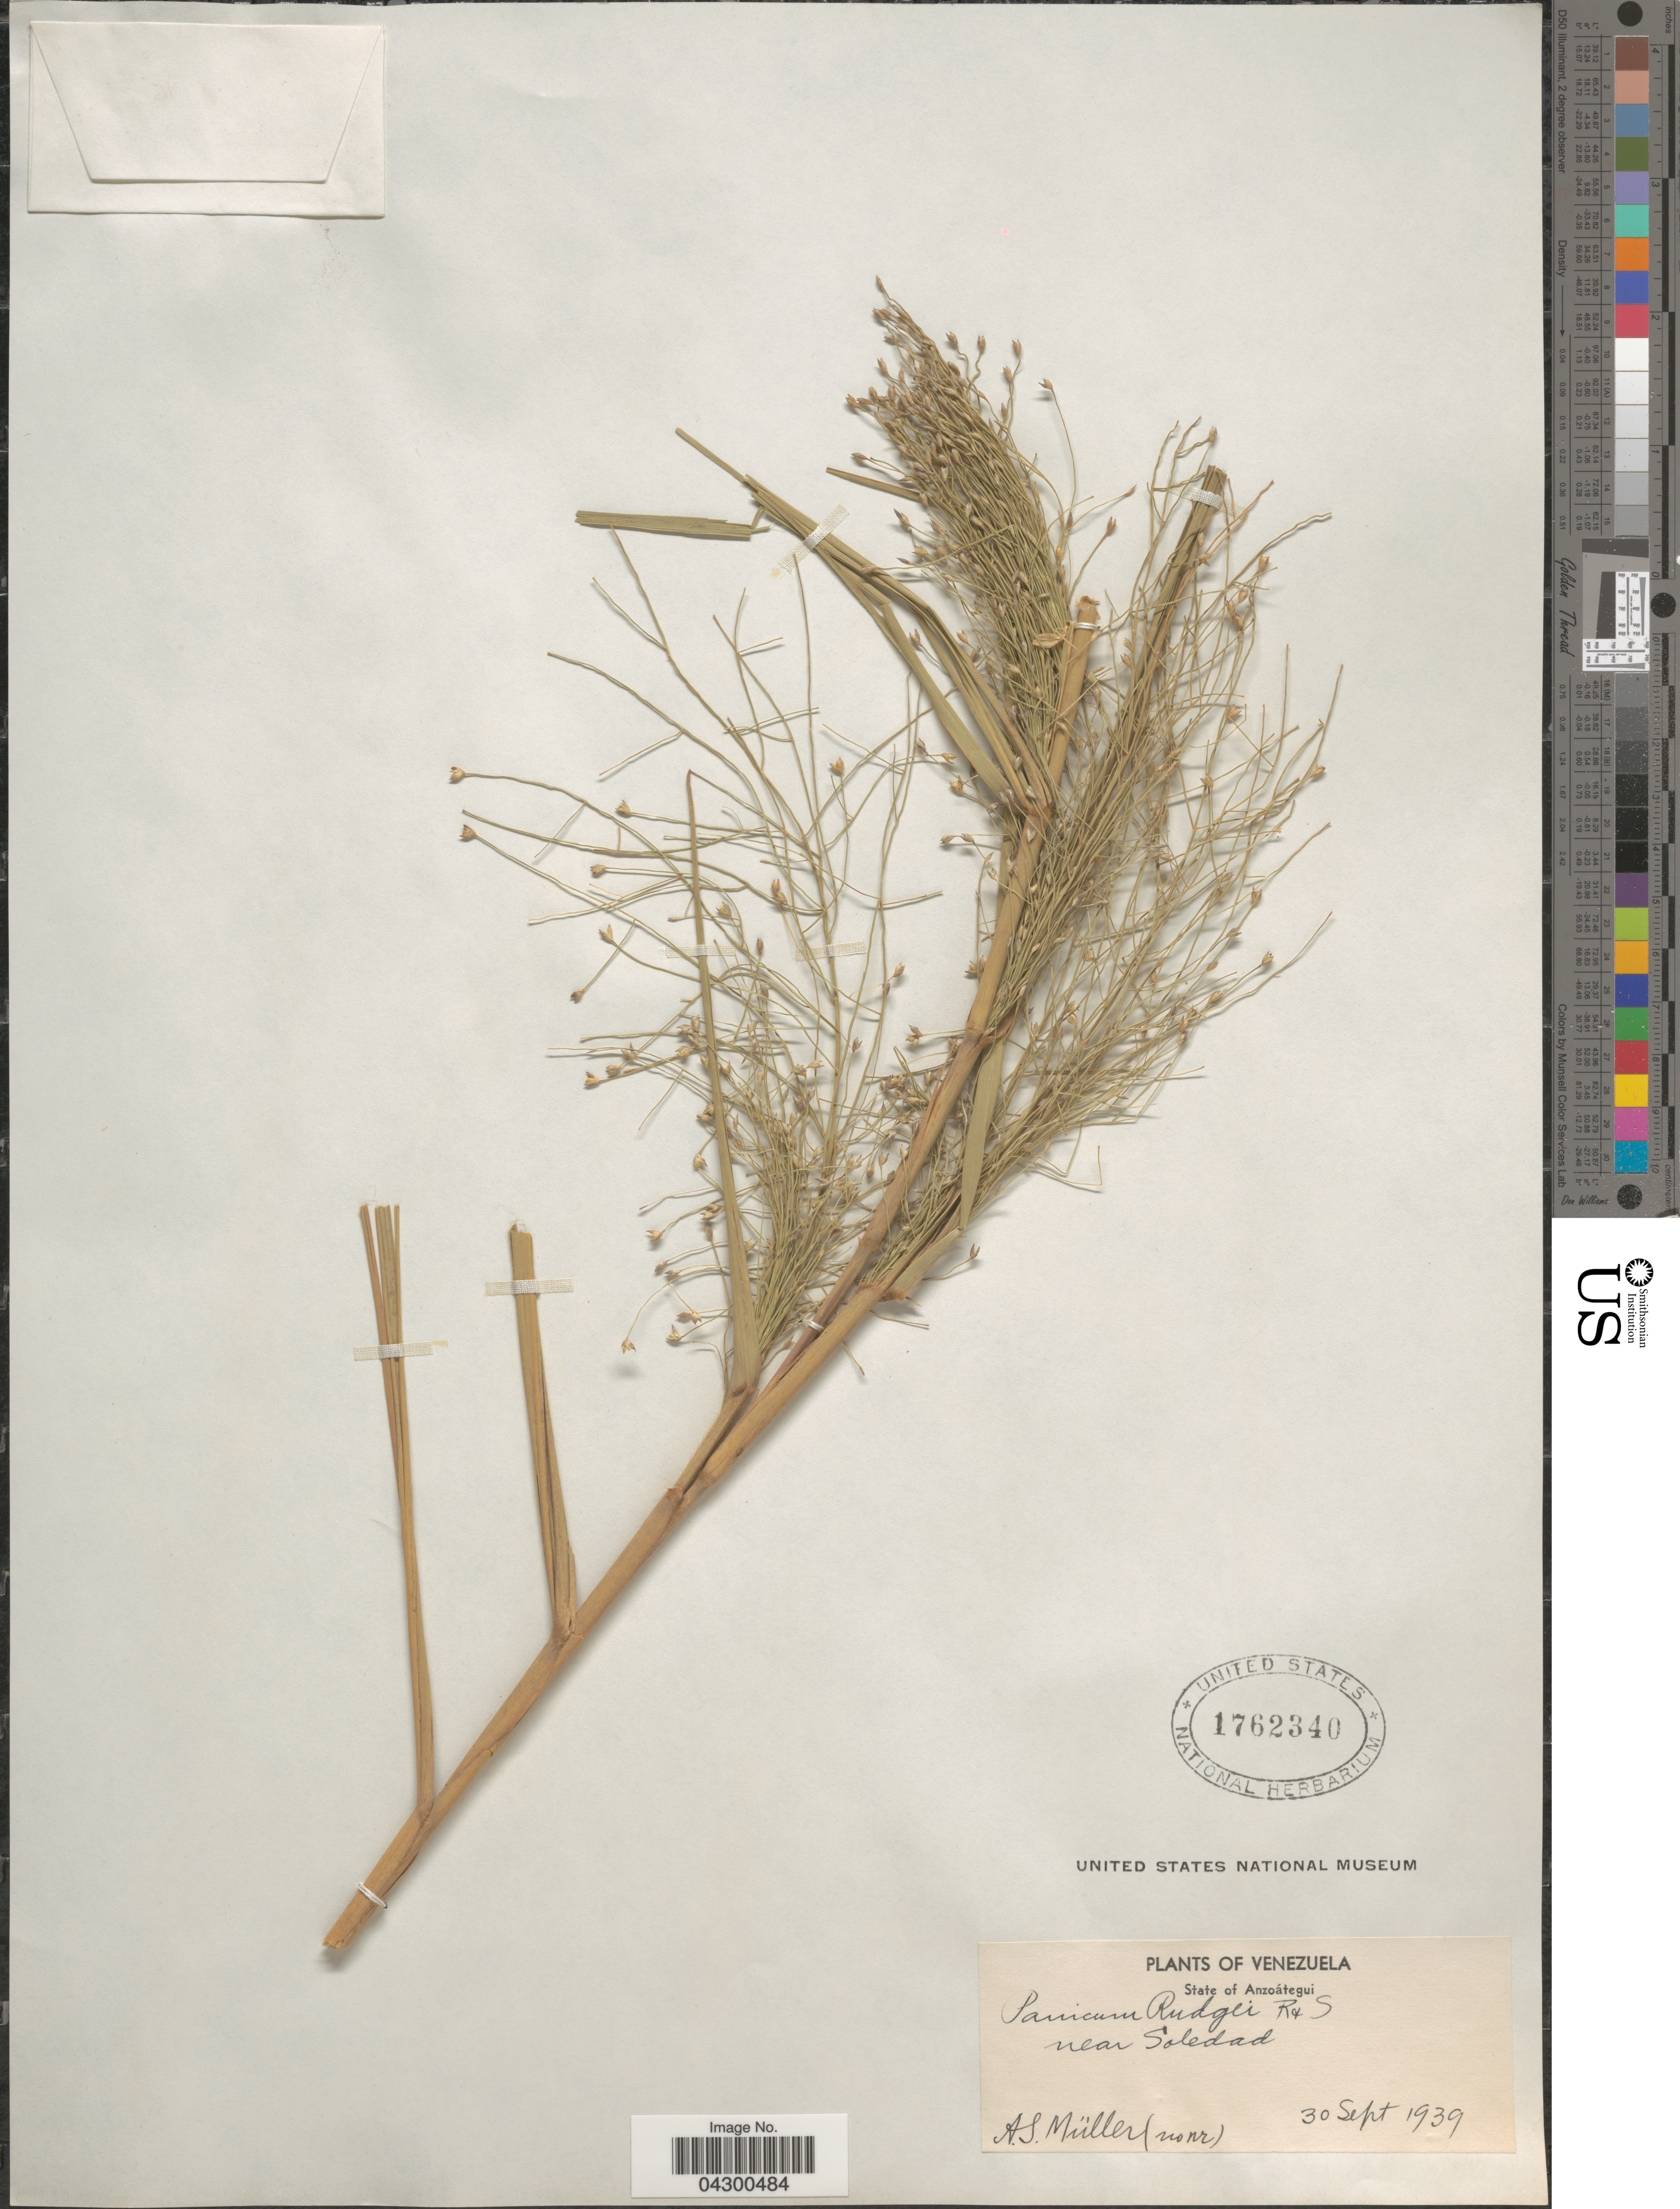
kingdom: Plantae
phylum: Tracheophyta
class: Liliopsida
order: Poales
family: Poaceae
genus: Panicum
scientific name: Panicum rudgei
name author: Roem. & Schult.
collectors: A. Muller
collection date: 1939-09-30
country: Venezuela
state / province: Anzoategui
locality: Near Soledad.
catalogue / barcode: US 1762340